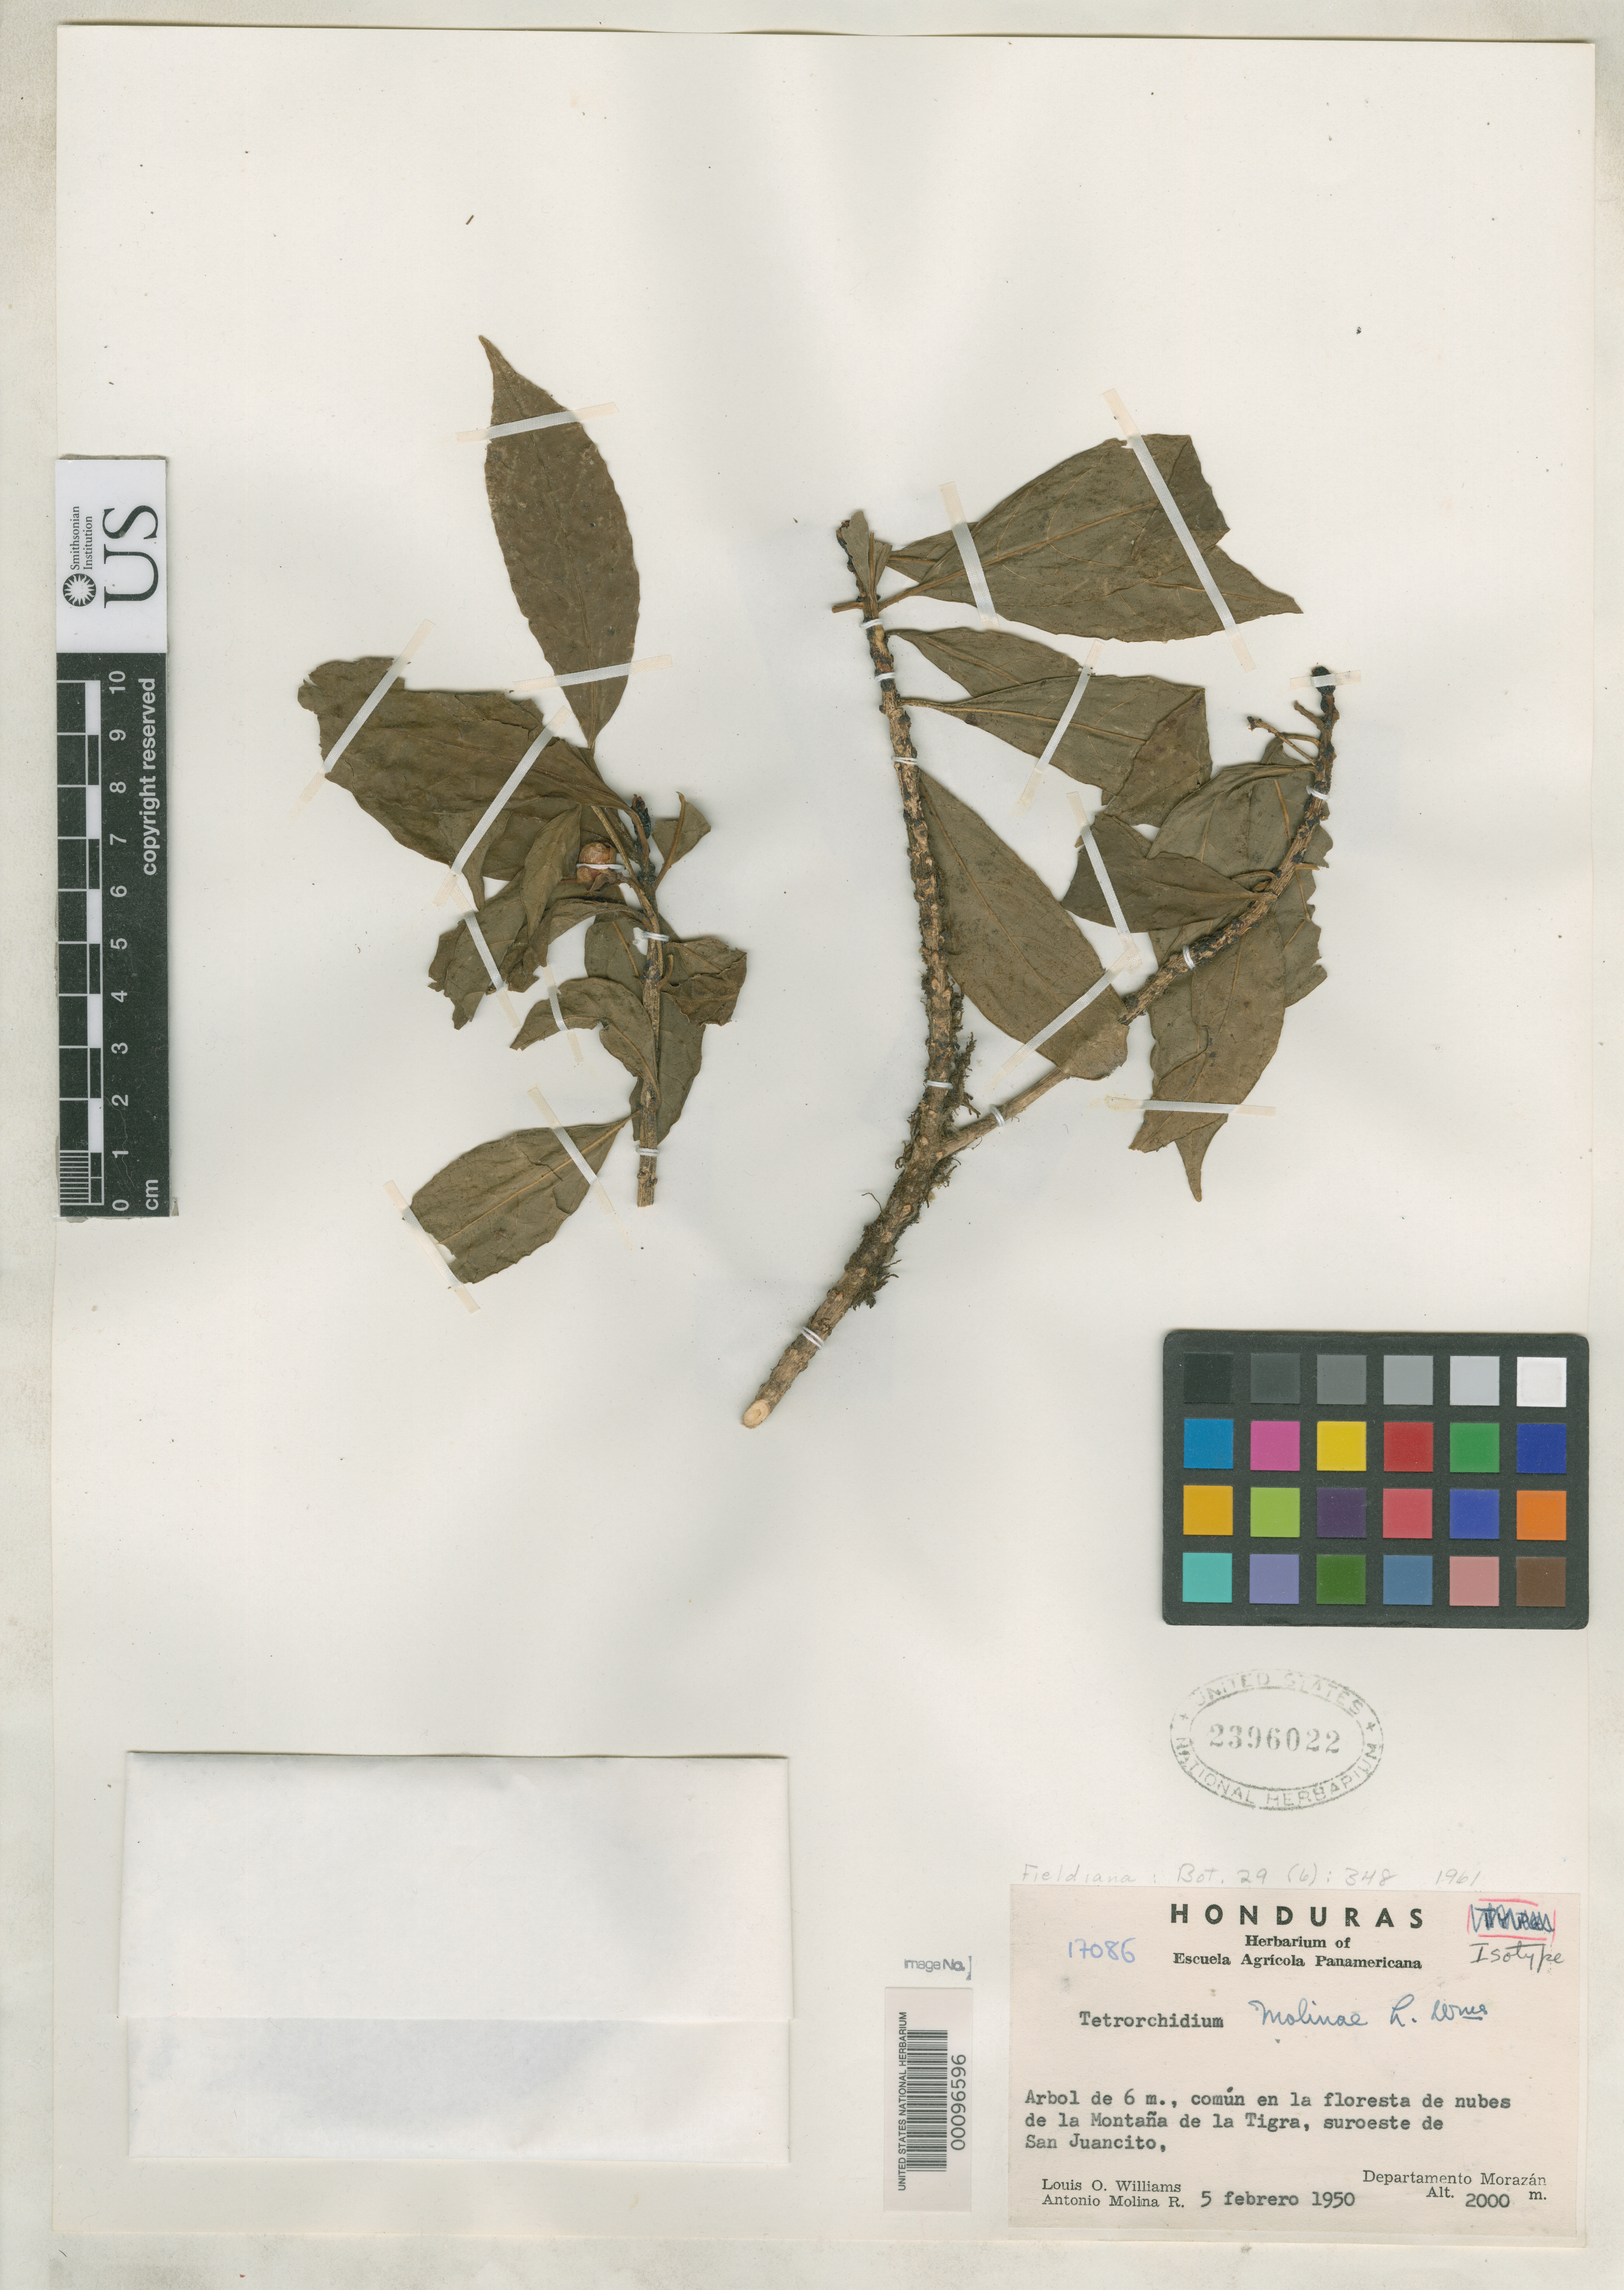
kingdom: Plantae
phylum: Tracheophyta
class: Magnoliopsida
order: Malpighiales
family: Euphorbiaceae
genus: Tetrorchidium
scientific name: Tetrorchidium molinae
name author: L.O. Williams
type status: Isotype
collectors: L. O. Williams & A. Molina R.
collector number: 17086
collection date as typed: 05 Feb 1950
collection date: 1950-02-05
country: Honduras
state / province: Fco. Morazán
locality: Montana de La Tigra near San Juancito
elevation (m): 2000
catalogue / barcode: US 2396022